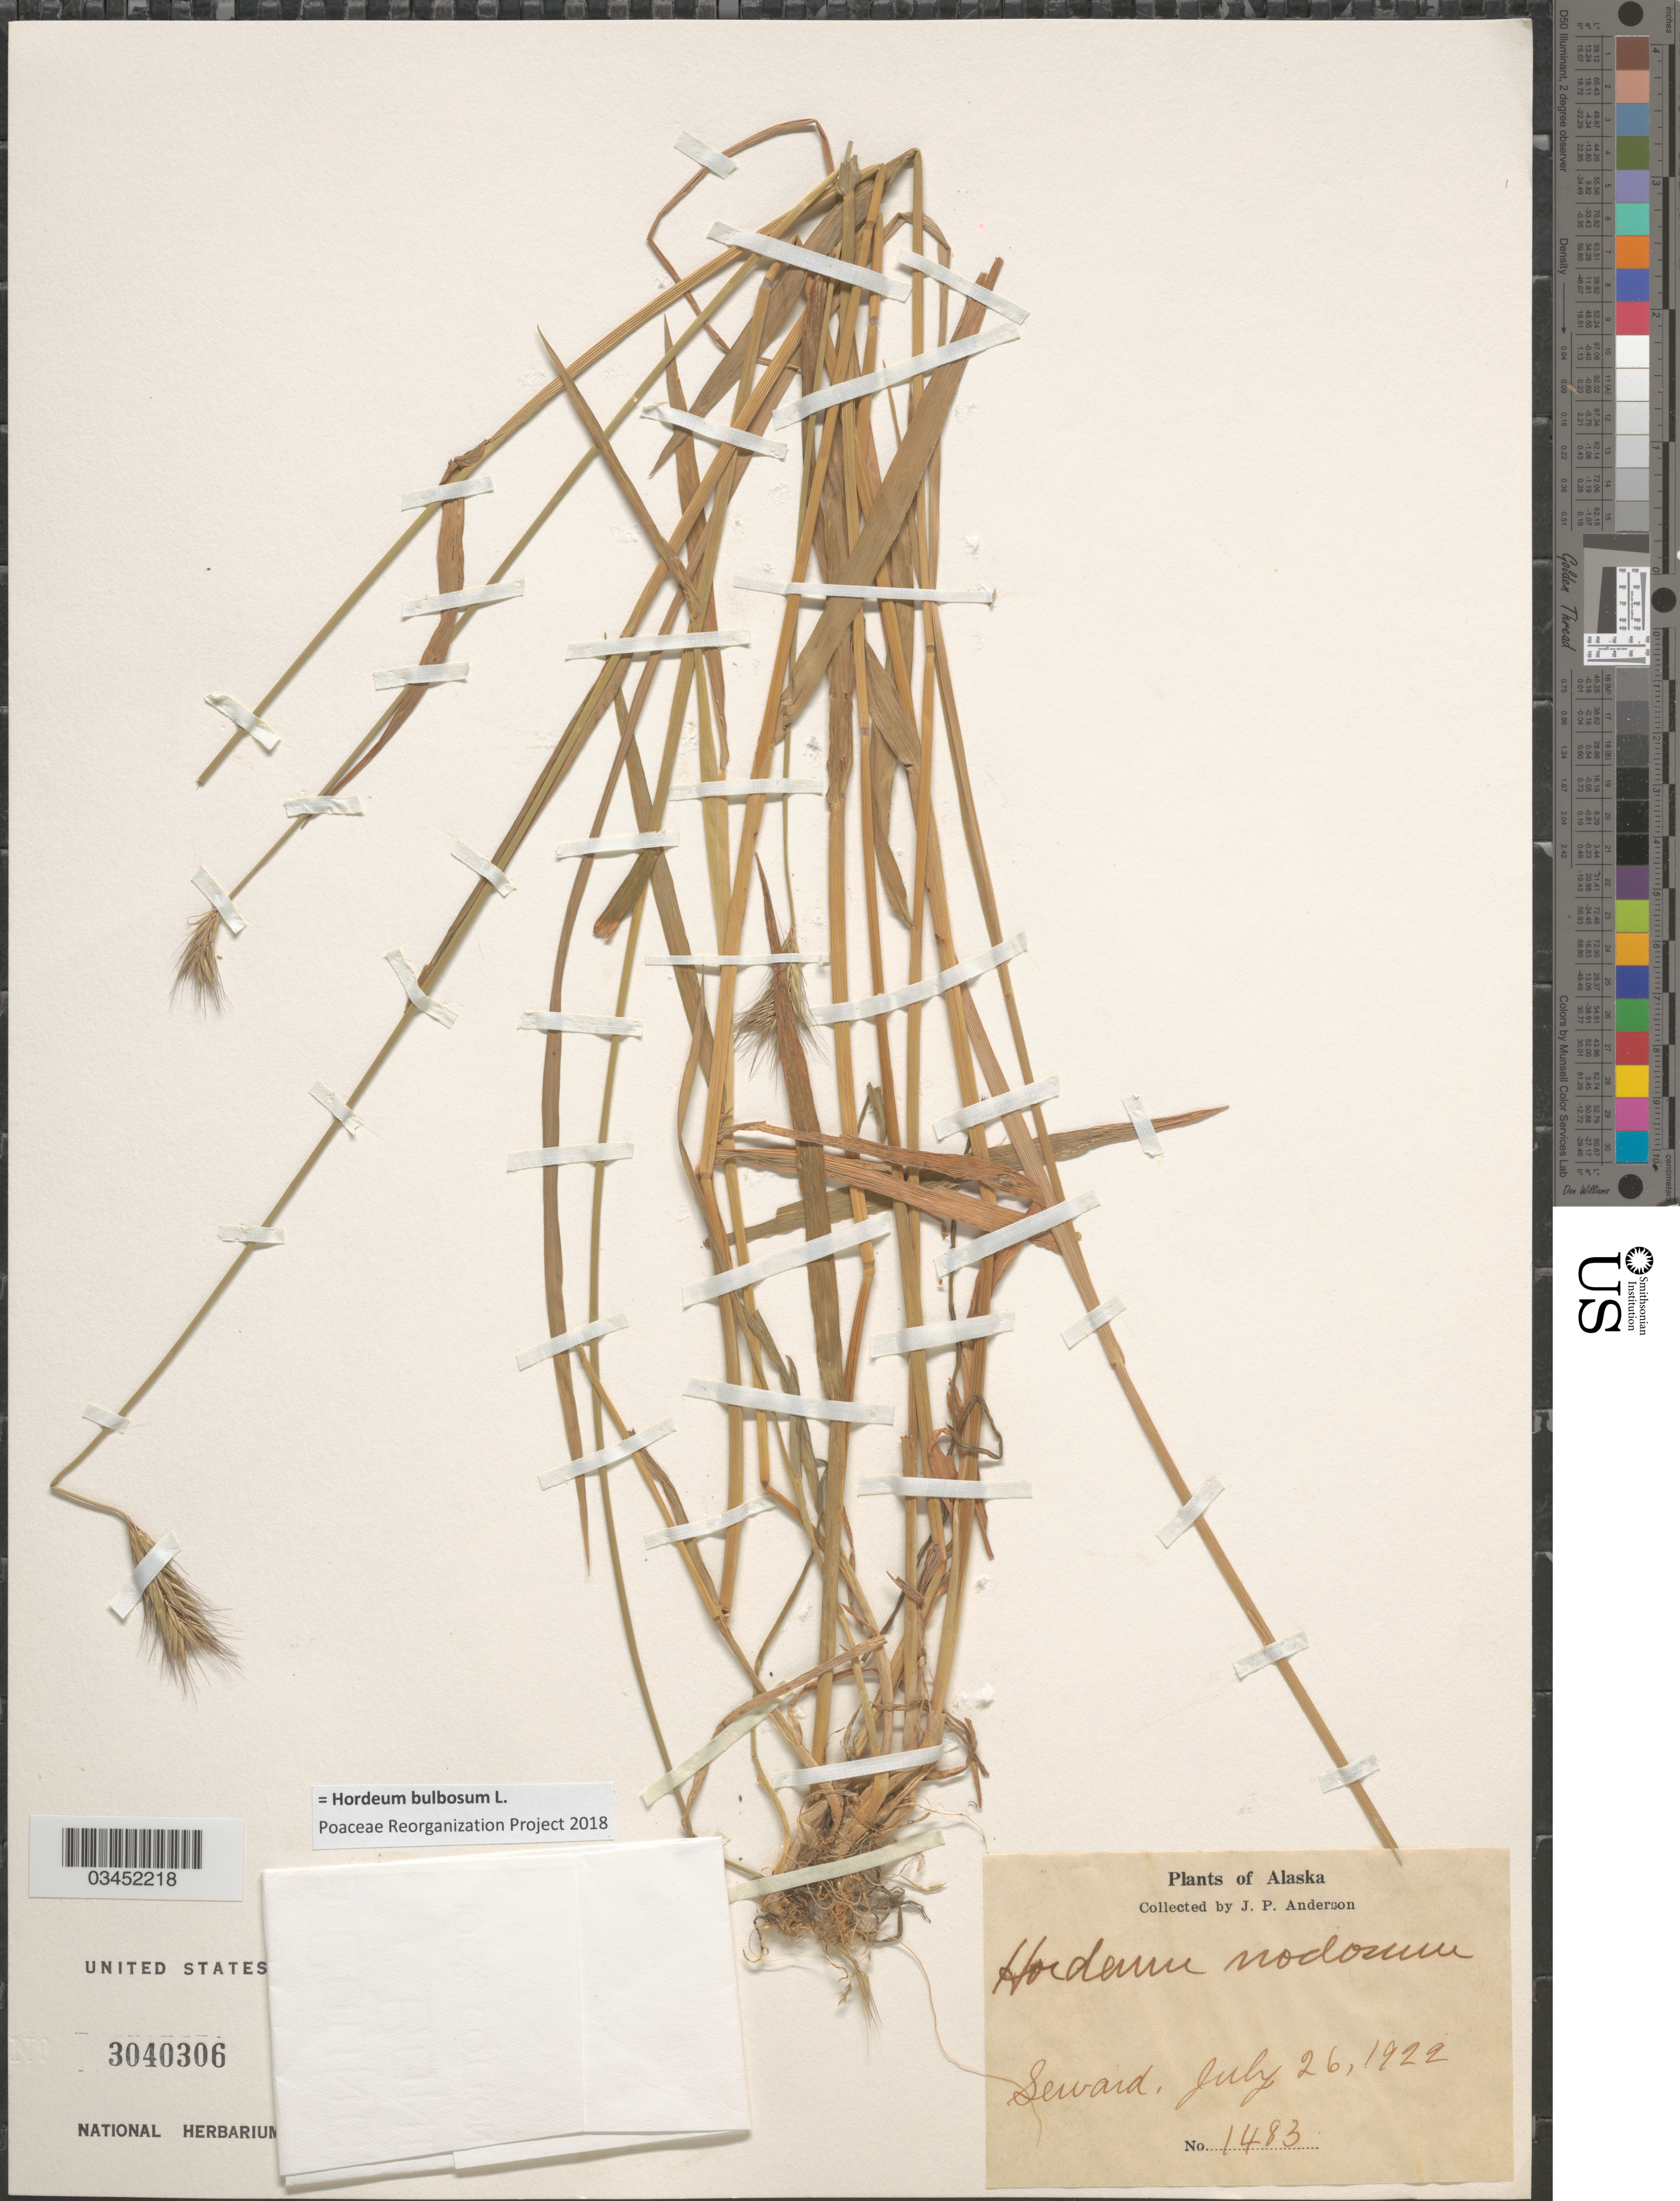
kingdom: Plantae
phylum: Tracheophyta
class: Liliopsida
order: Poales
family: Poaceae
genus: Hordeum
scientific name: Hordeum bulbosum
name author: L.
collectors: J. P. Anderson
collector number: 1483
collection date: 1922-07-26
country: United States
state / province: Alaska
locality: Seward.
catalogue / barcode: US 3040306